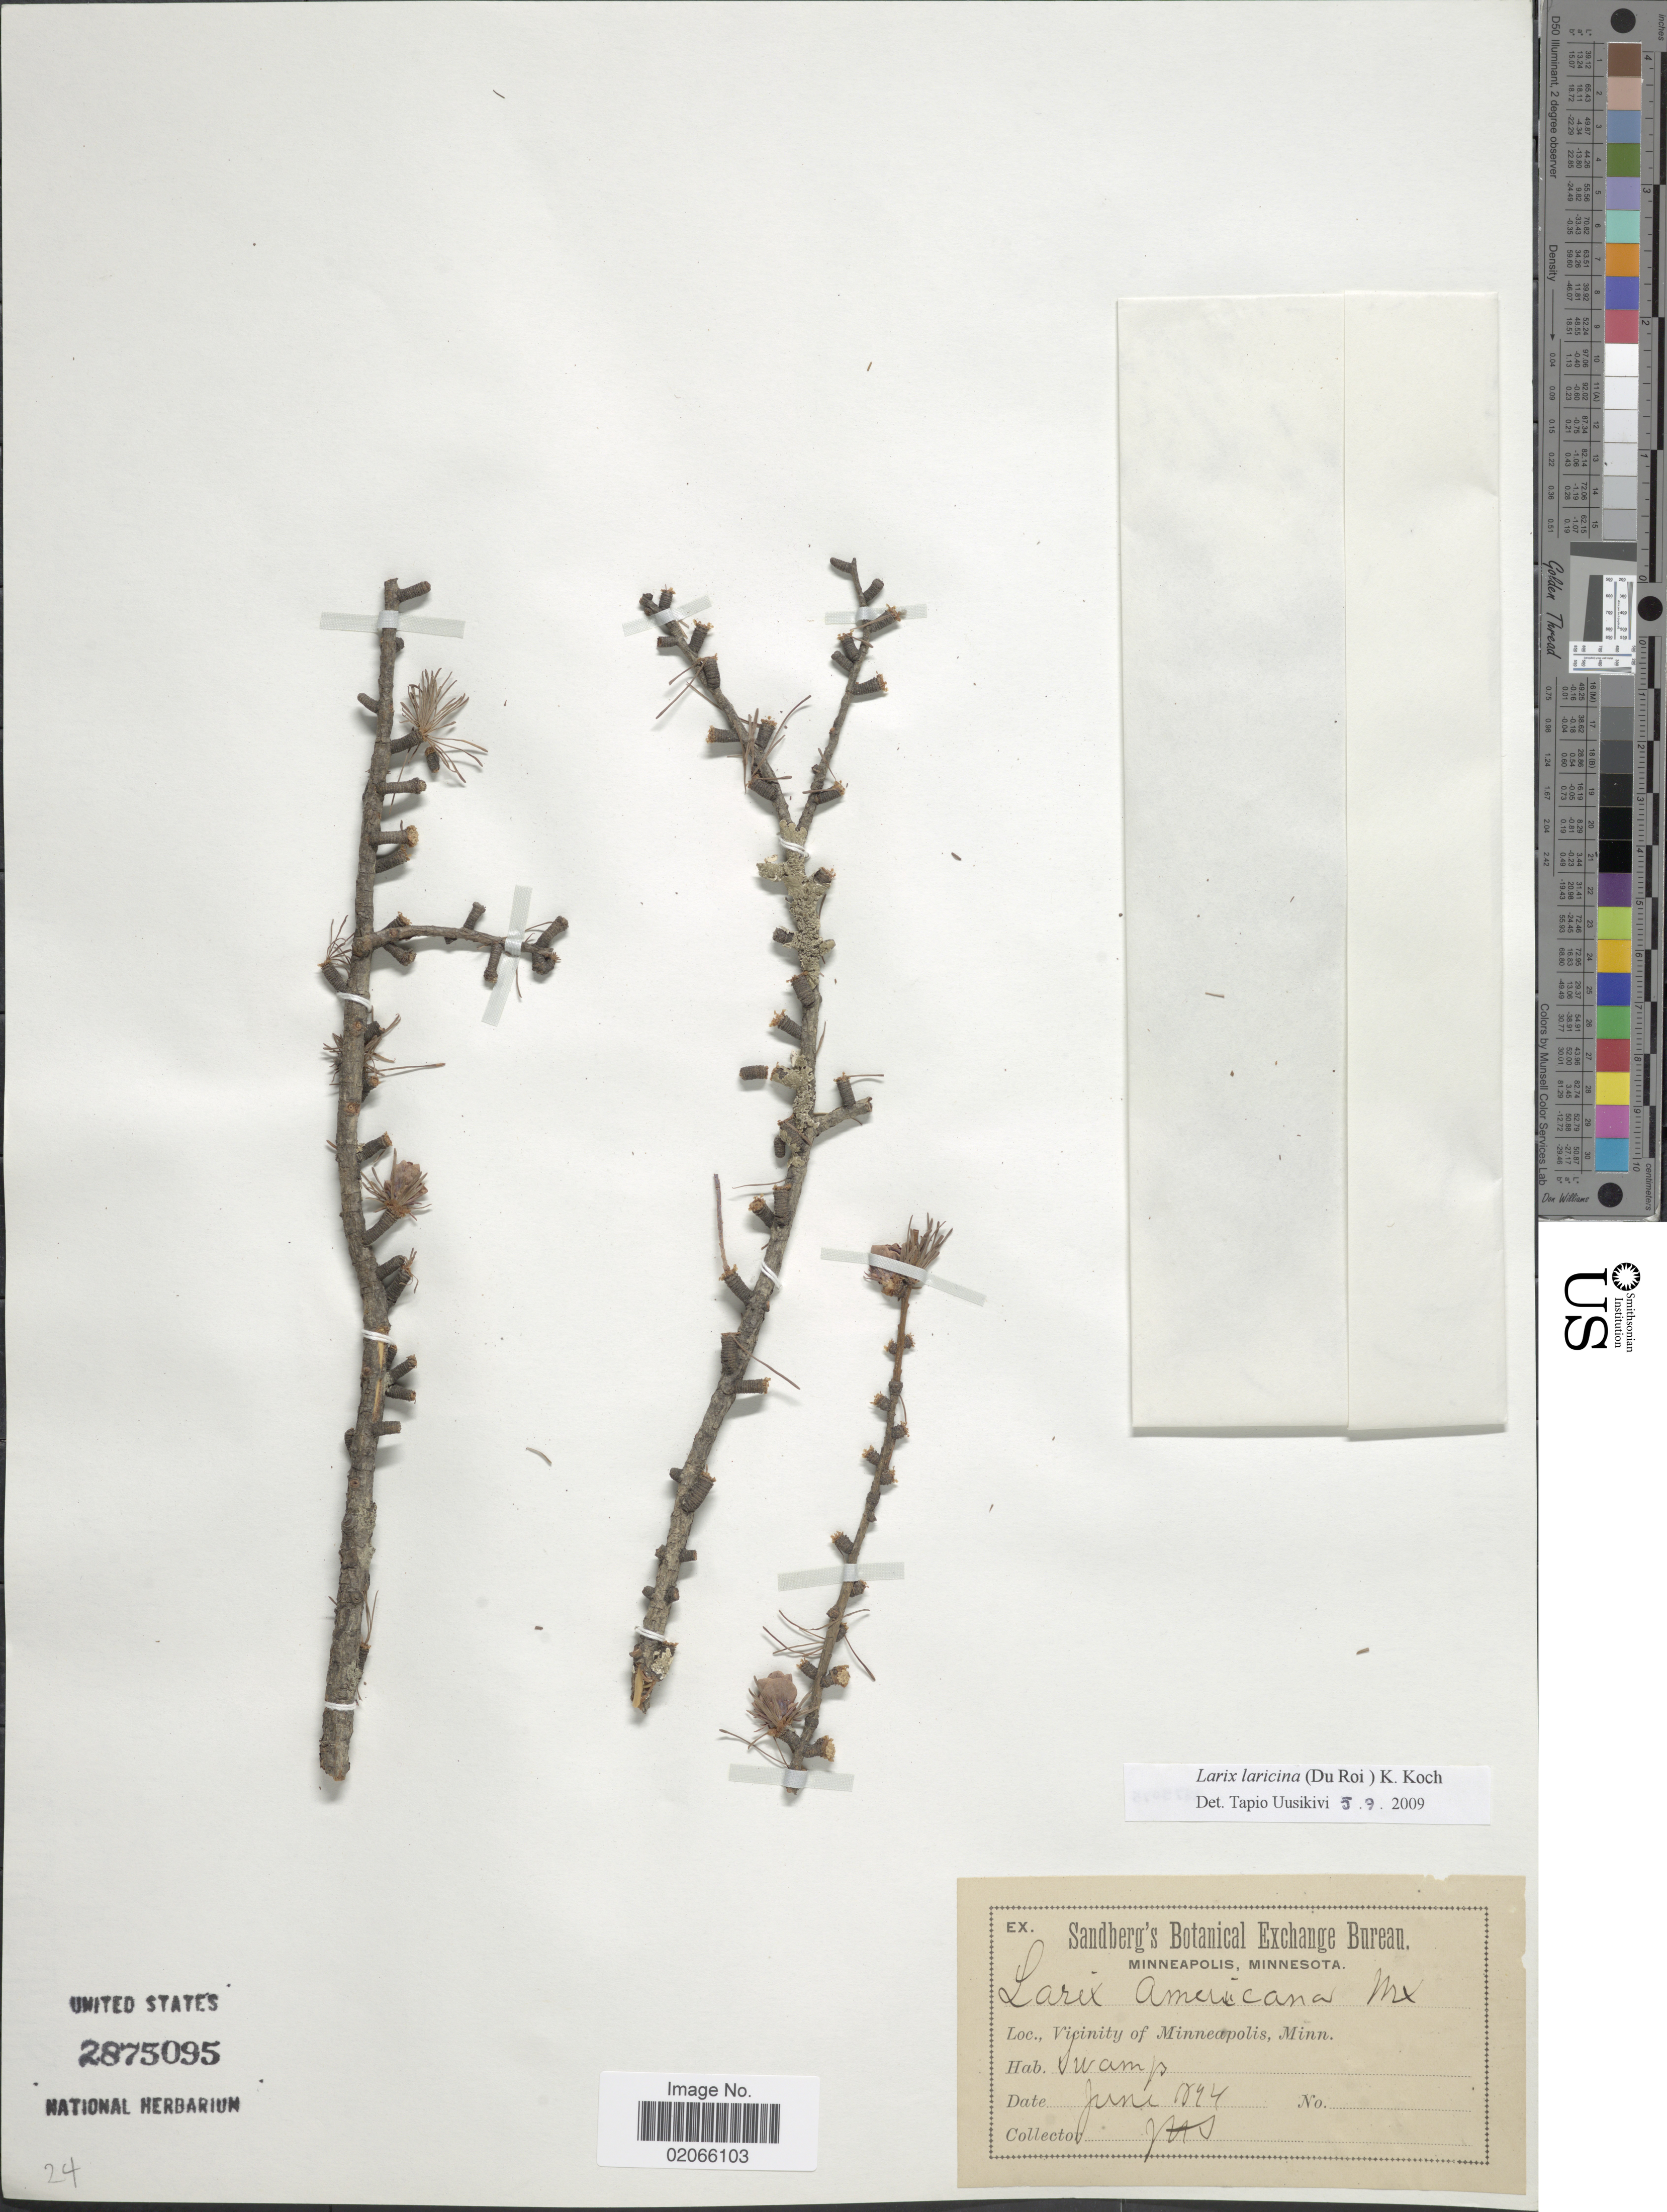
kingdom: Plantae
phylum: Tracheophyta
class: Pinopsida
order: Pinales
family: Pinaceae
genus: Larix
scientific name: Larix laricina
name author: (Du Roi) K. Koch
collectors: J. H. Sandberg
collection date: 1894-06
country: United States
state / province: Minnesota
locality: Vicinity of Minneapolis, Minn.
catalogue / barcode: US 2875095